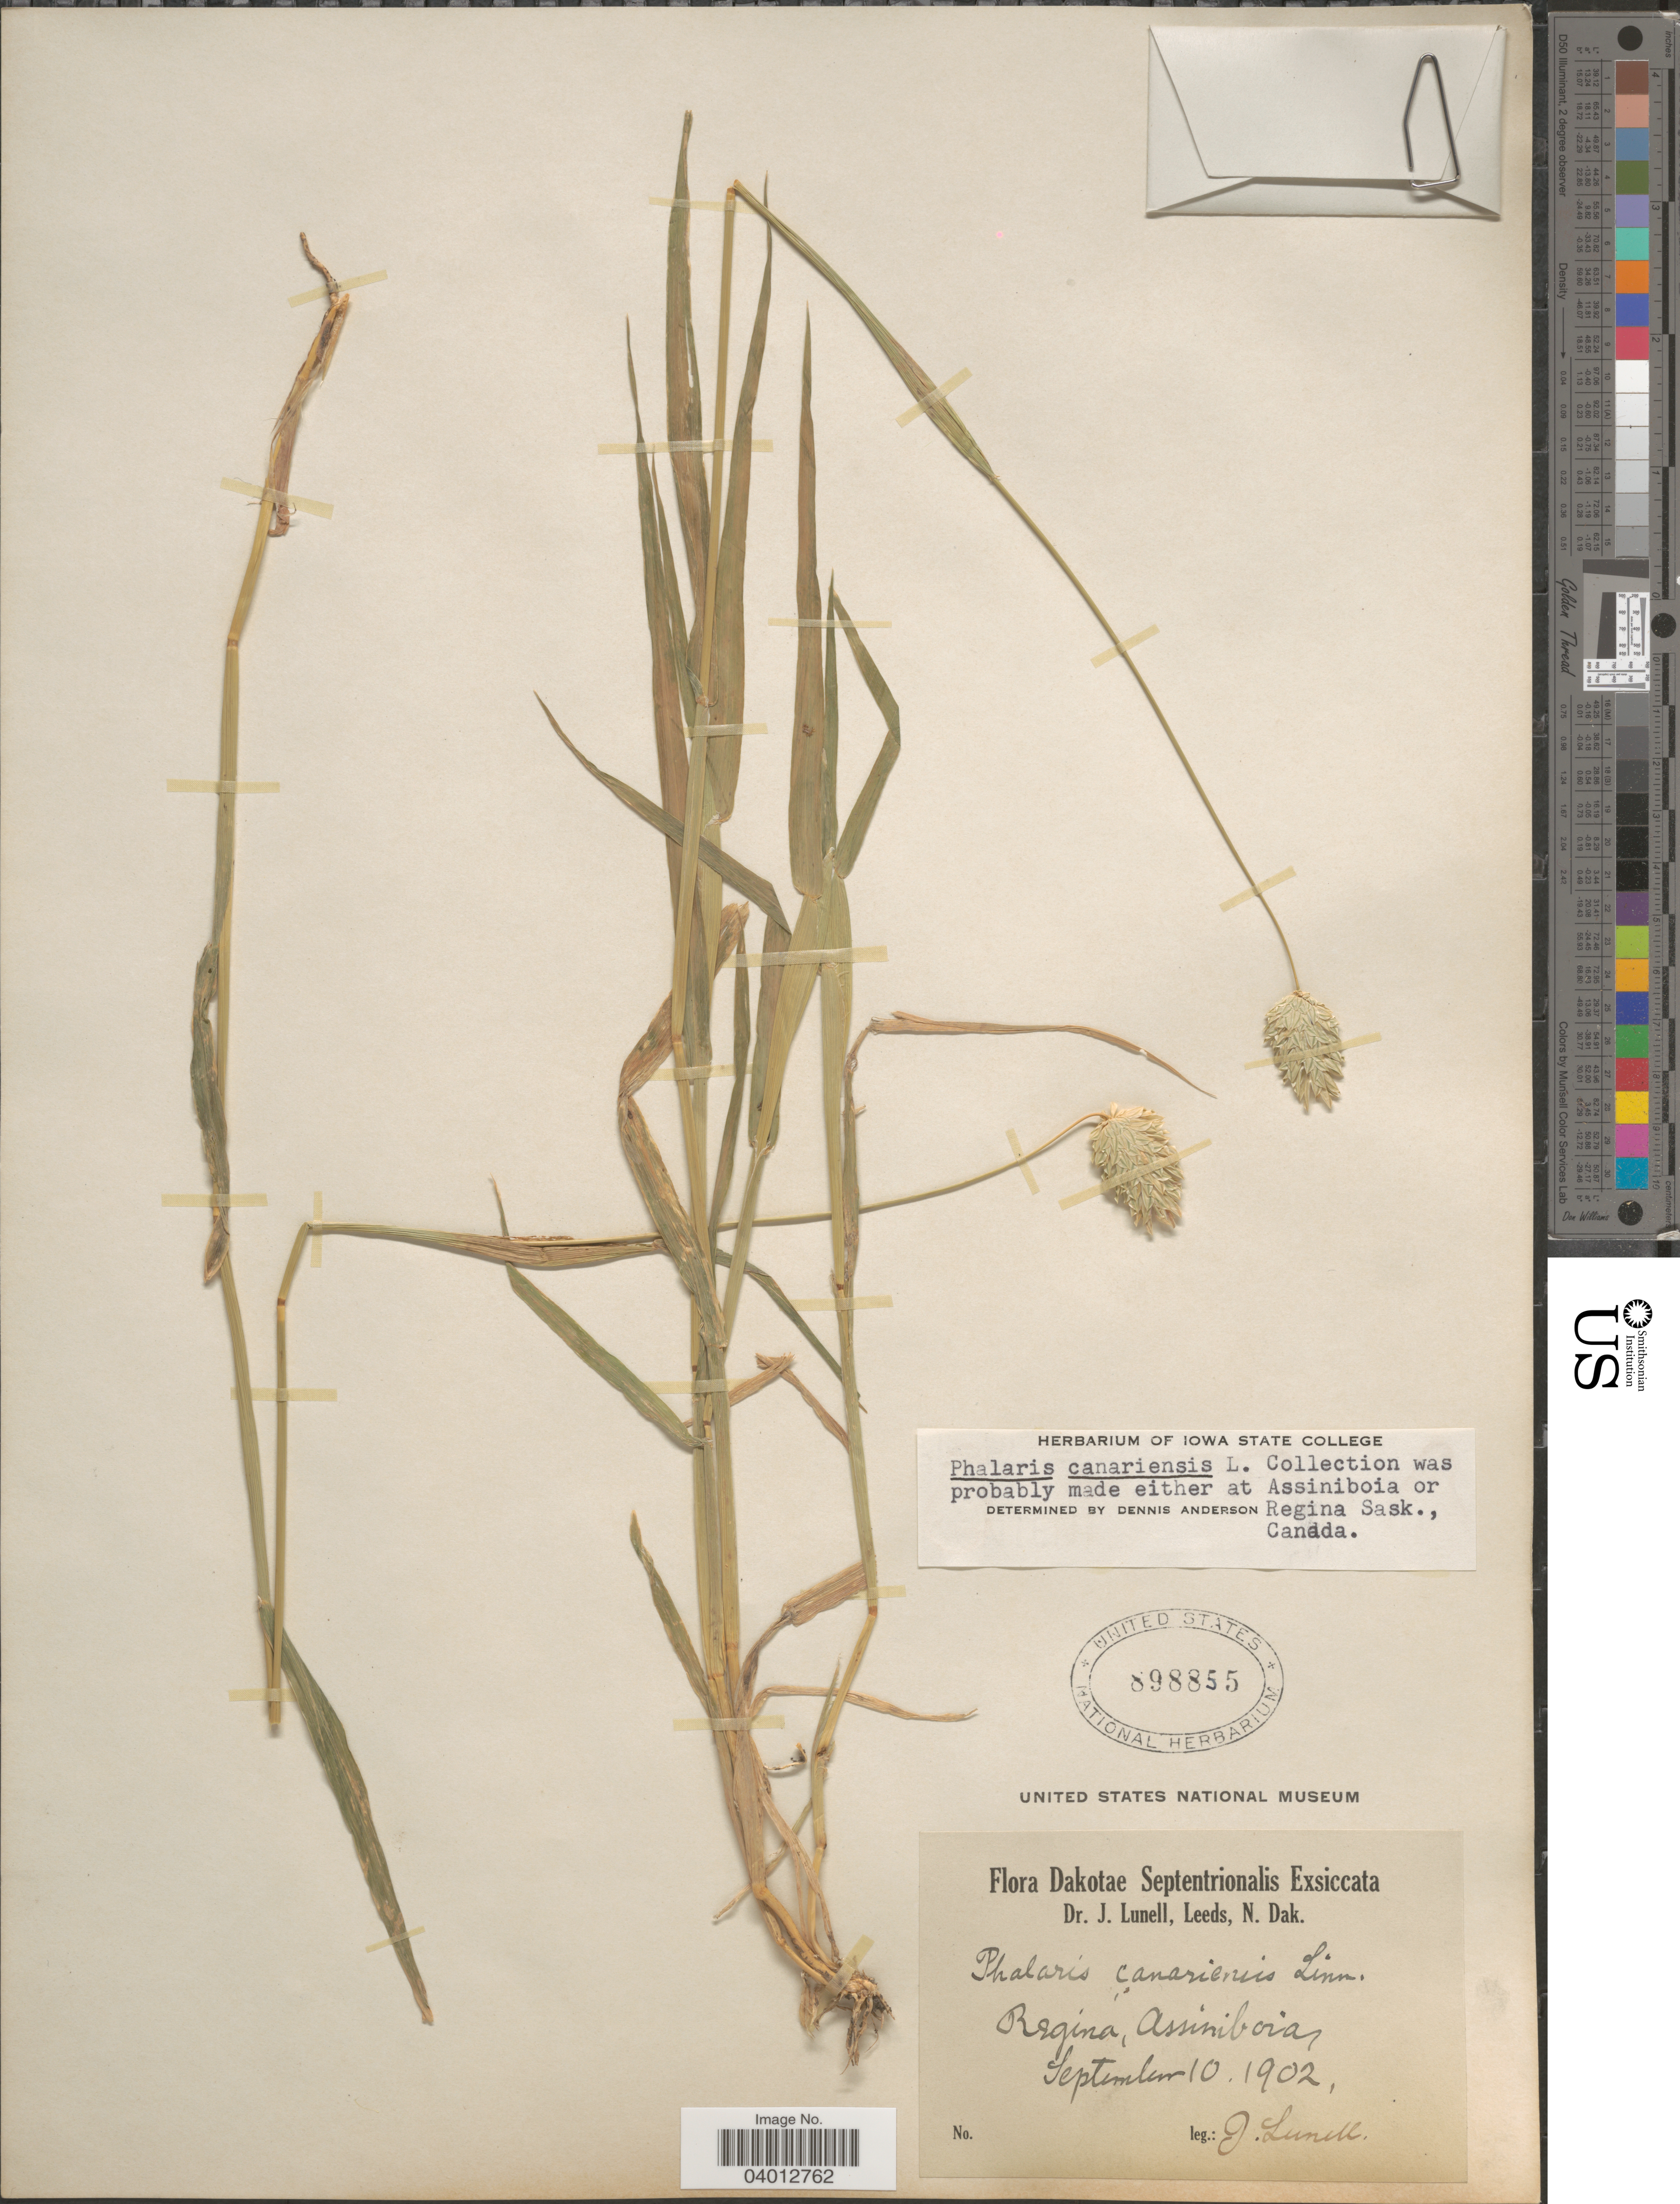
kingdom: Plantae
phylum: Tracheophyta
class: Liliopsida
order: Poales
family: Poaceae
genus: Phalaris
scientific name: Phalaris canariensis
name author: L.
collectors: J. Lunell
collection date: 1902-09-10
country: United States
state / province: North Dakota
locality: Dakotae Septentrionalis. Regina, Assiniboia.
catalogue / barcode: US 898855